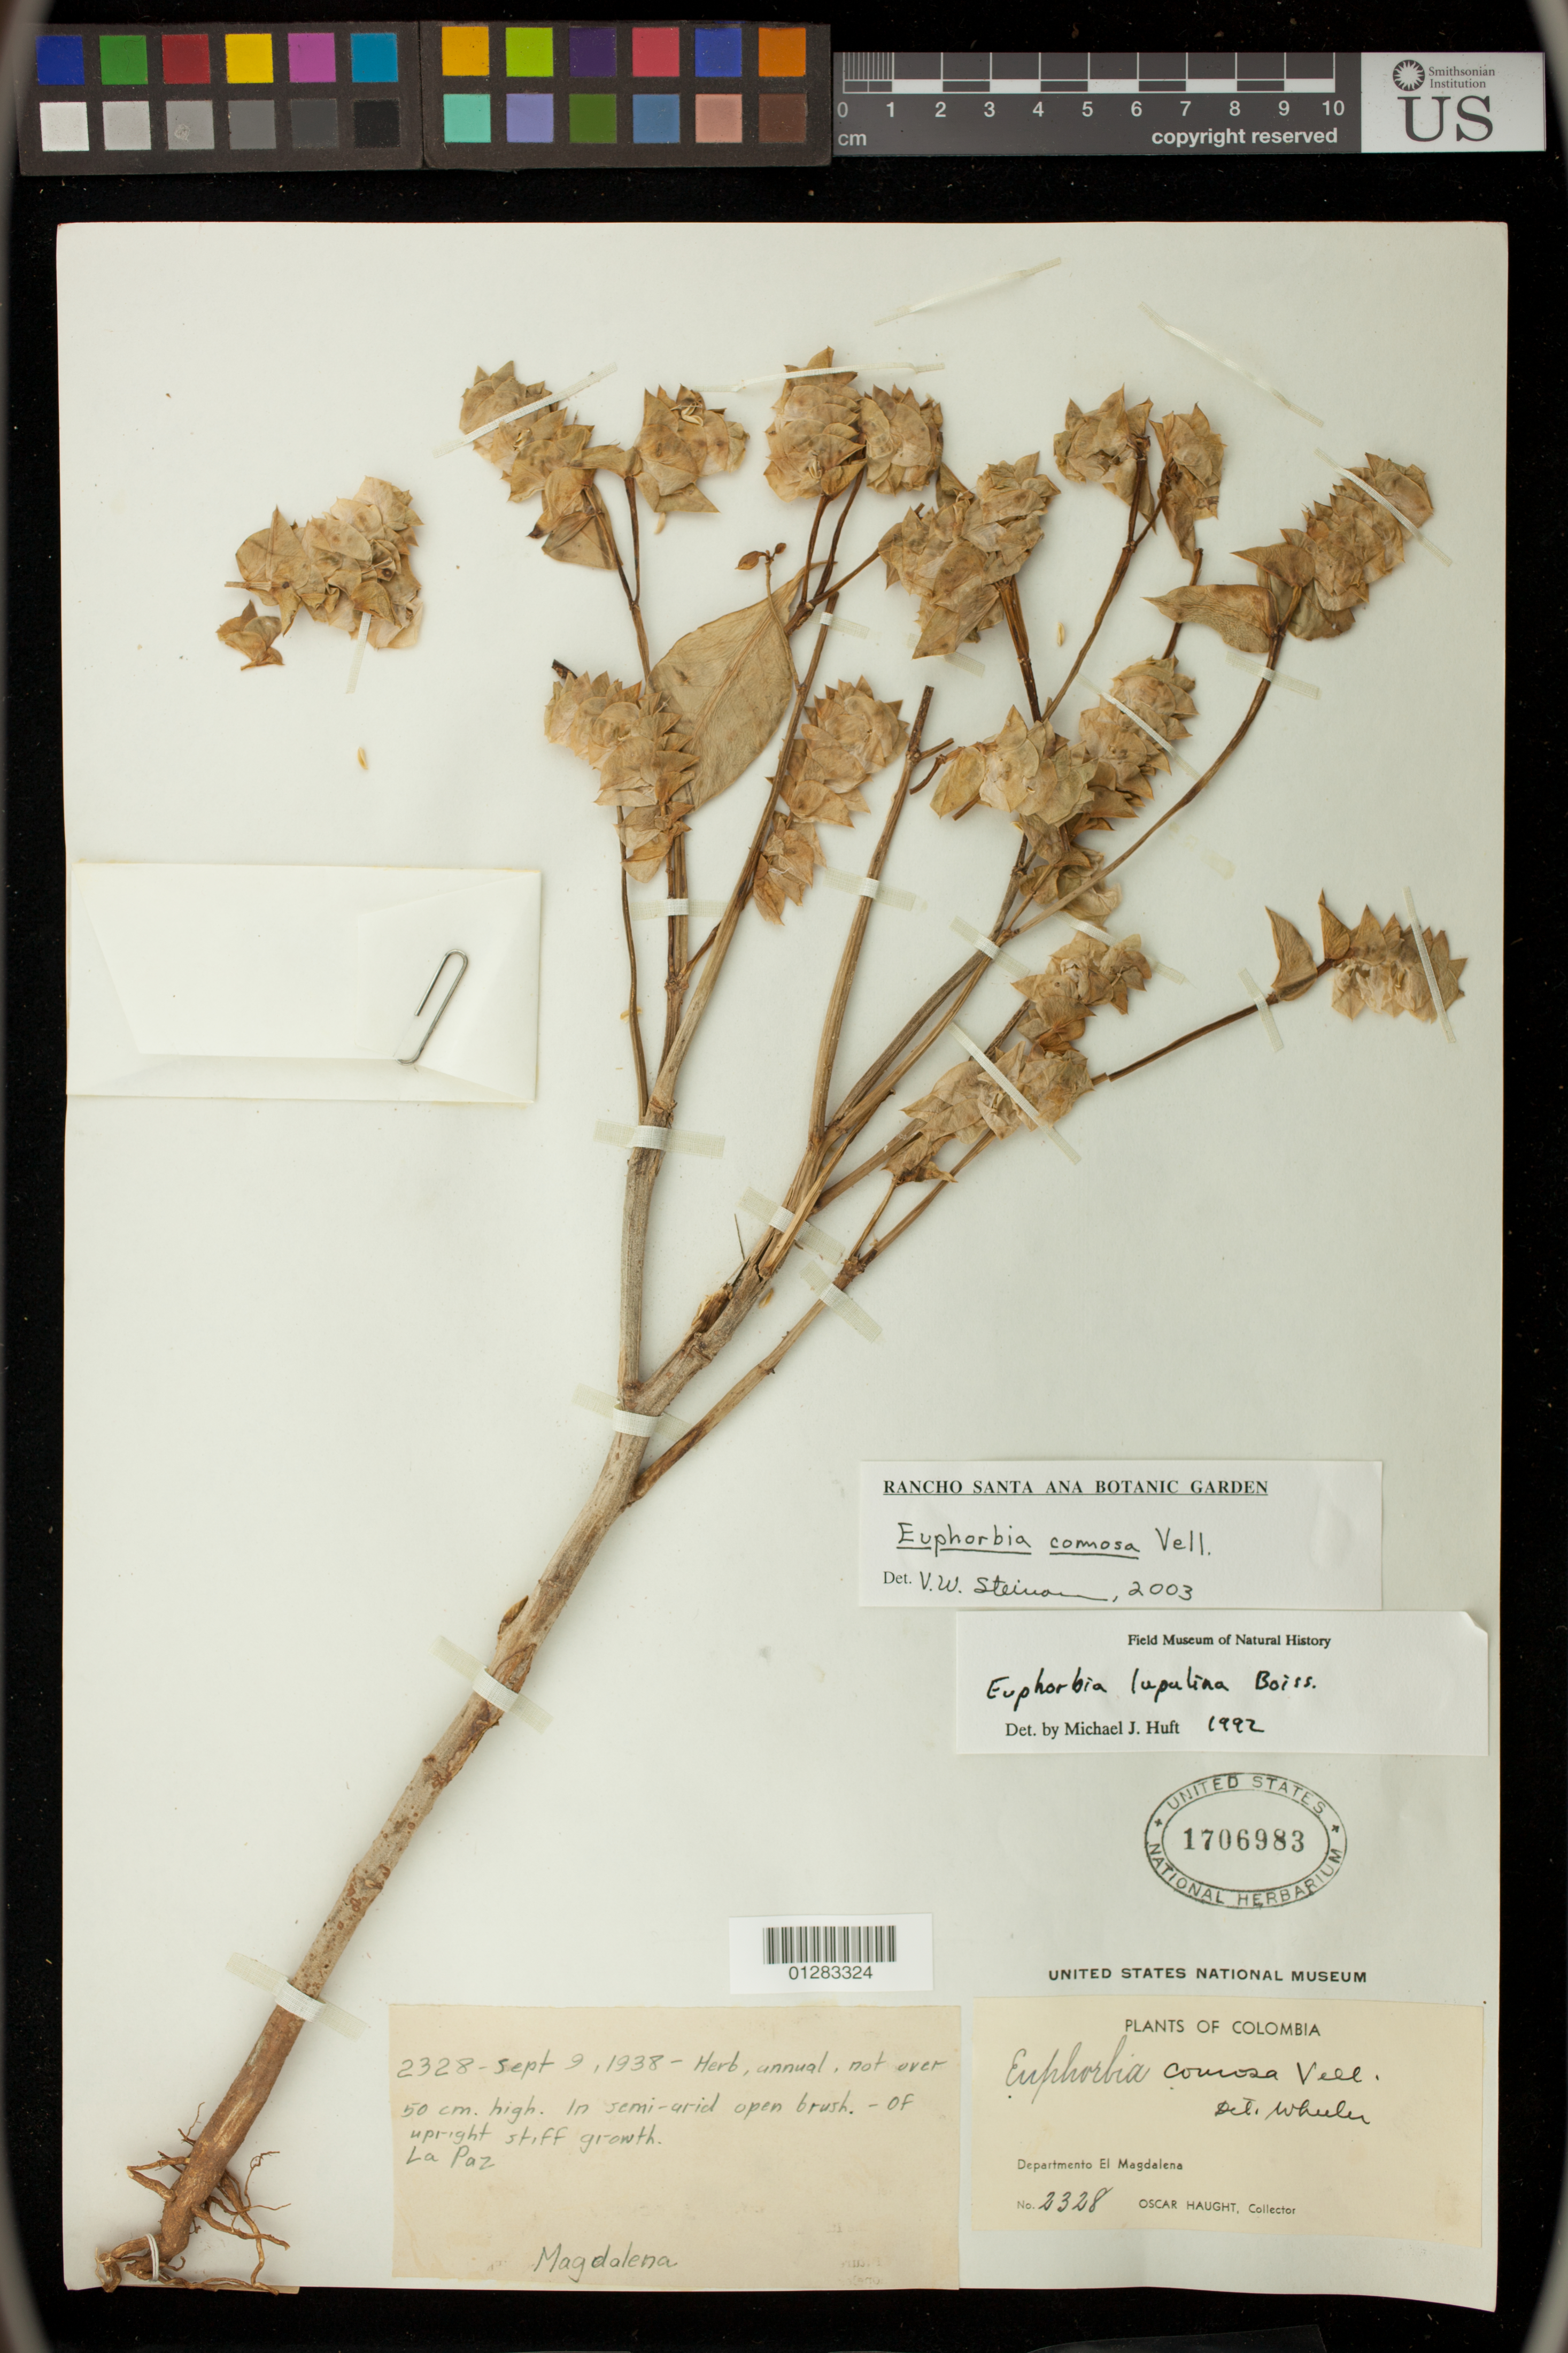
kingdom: Plantae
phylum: Tracheophyta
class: Magnoliopsida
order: Malpighiales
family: Euphorbiaceae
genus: Euphorbia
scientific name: Euphorbia cotinifolia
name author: L.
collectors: O. Haught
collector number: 2328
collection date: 1938-09-09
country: Colombia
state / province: Magdalena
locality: La Paz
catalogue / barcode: US 1706983